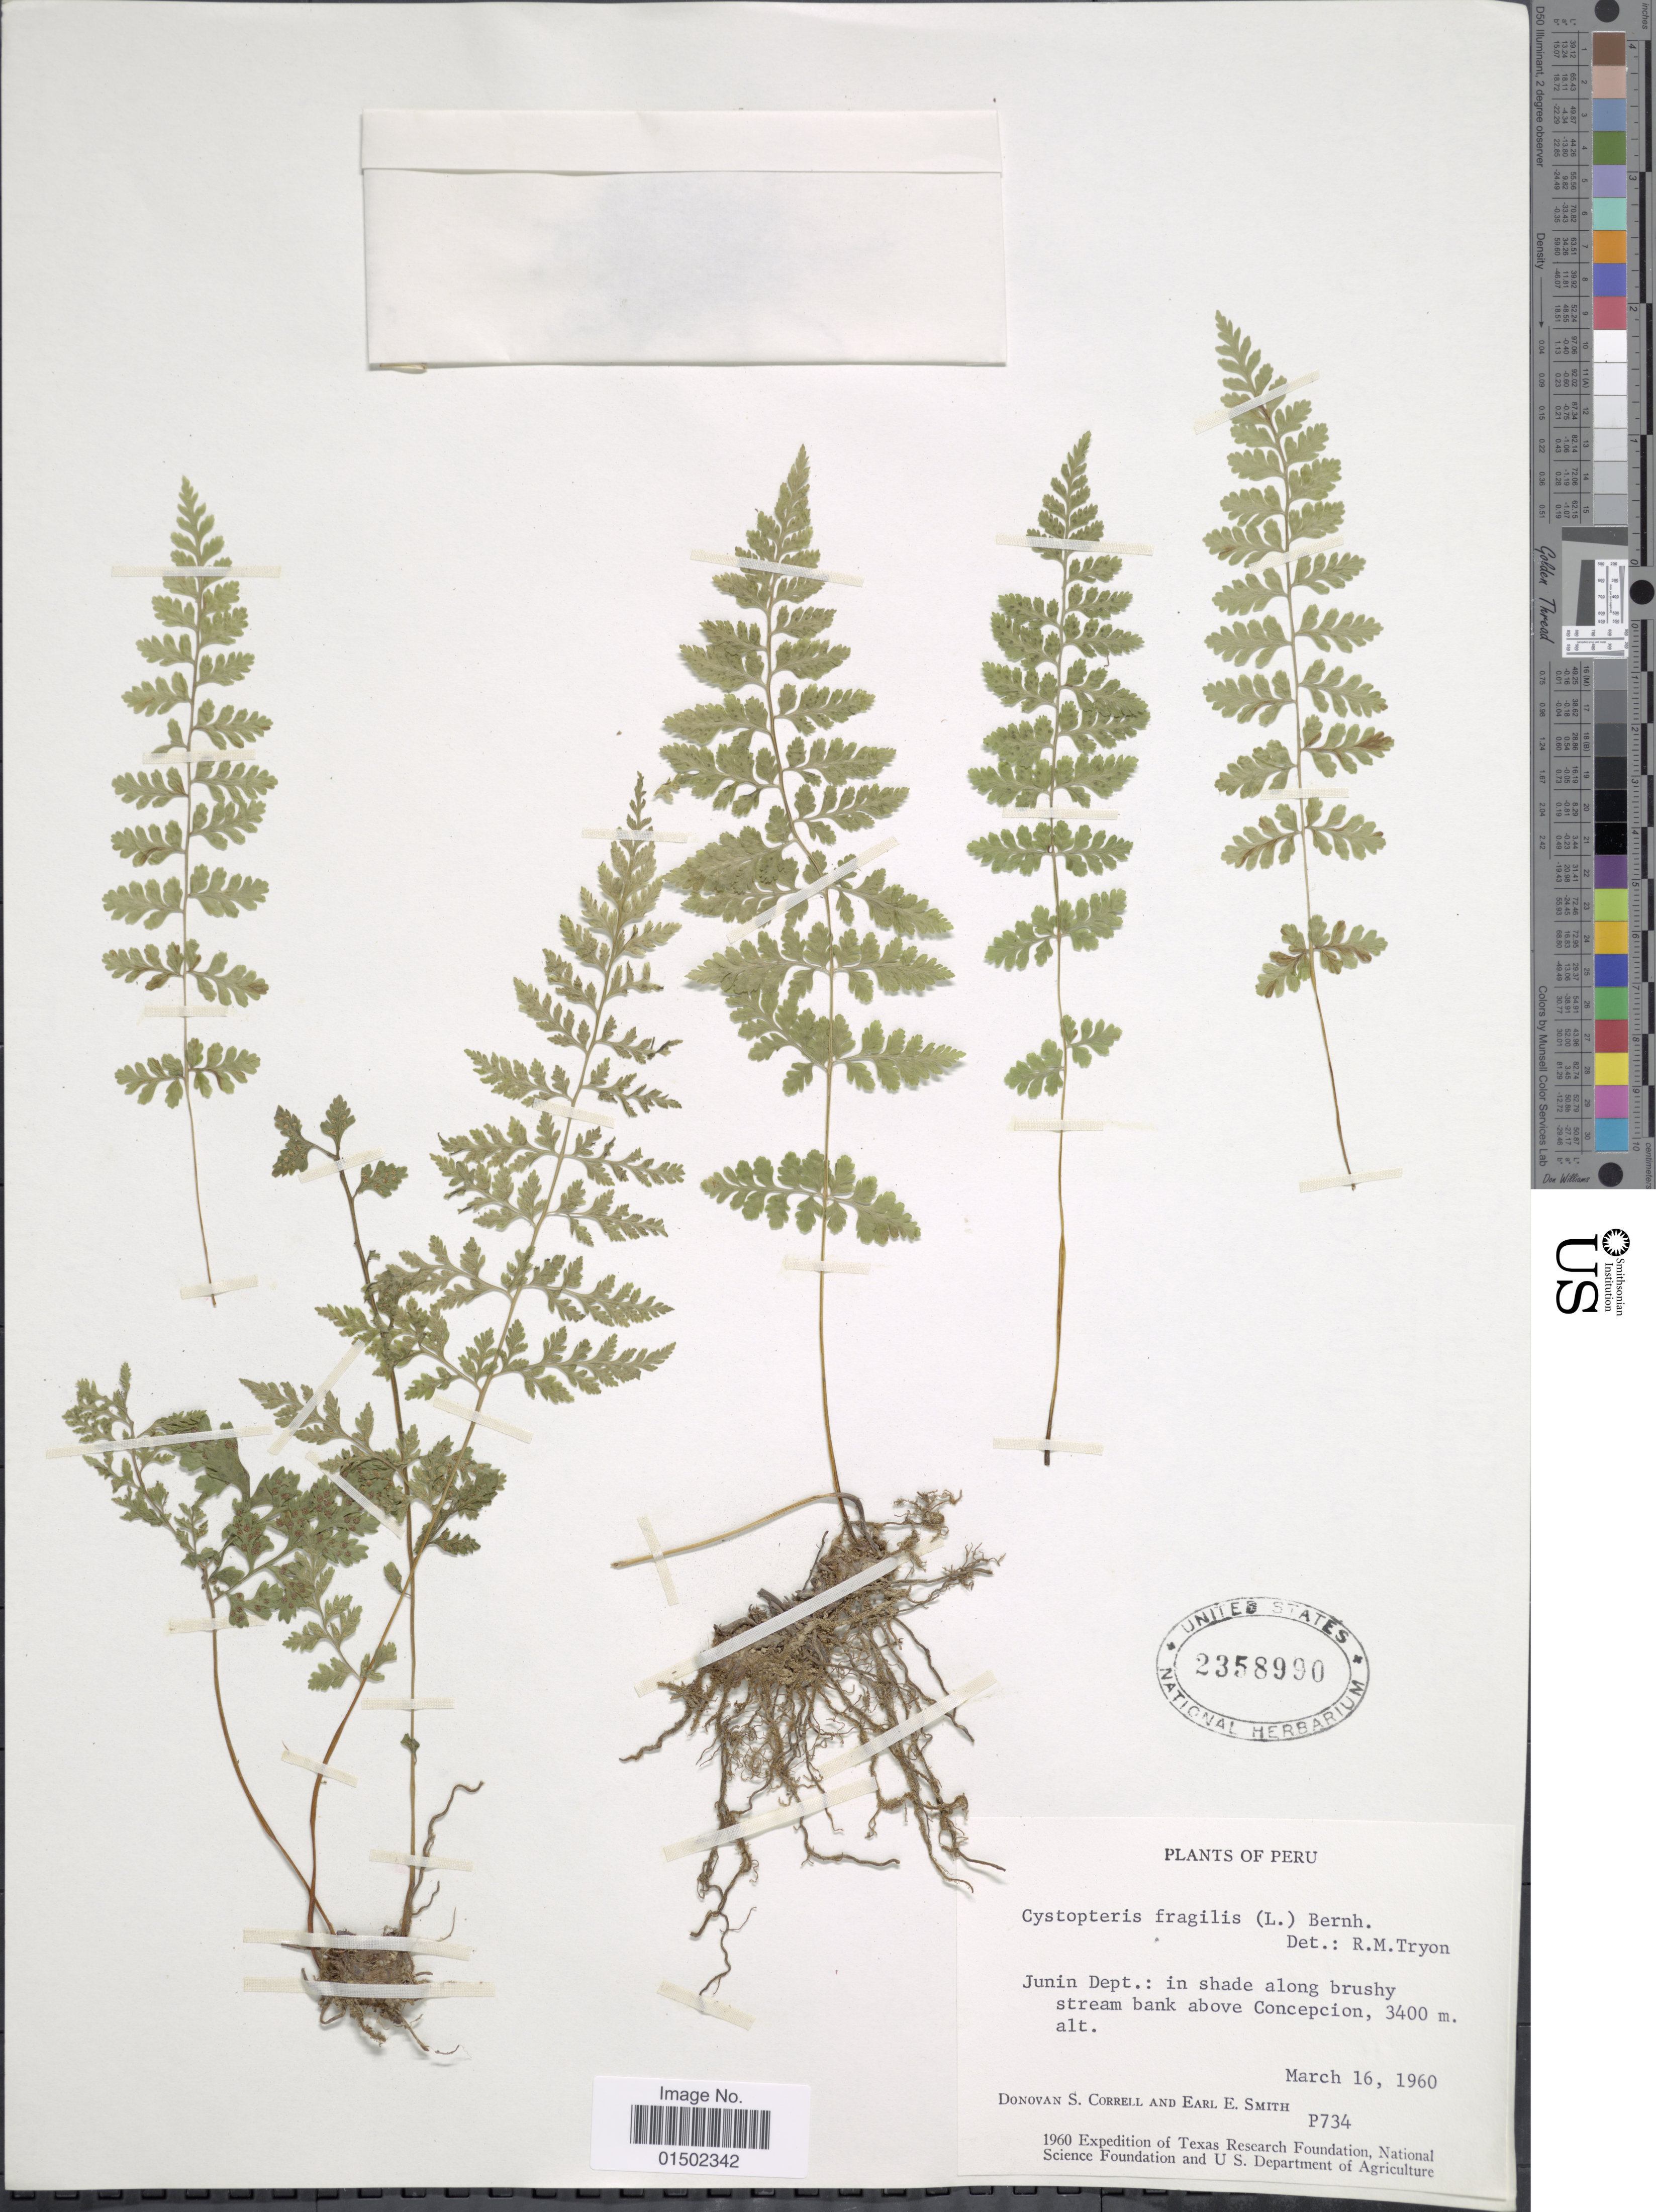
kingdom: Plantae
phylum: Tracheophyta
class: Polypodiopsida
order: Polypodiales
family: Cystopteridaceae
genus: Cystopteris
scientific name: Cystopteris fragilis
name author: (L.) Bernh.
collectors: D. S. Correll & E. E. Smith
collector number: P734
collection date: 1960-03-16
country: Peru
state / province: Junín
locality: In shade along brushy stream above Concepcion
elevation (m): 3400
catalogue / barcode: US 2358990